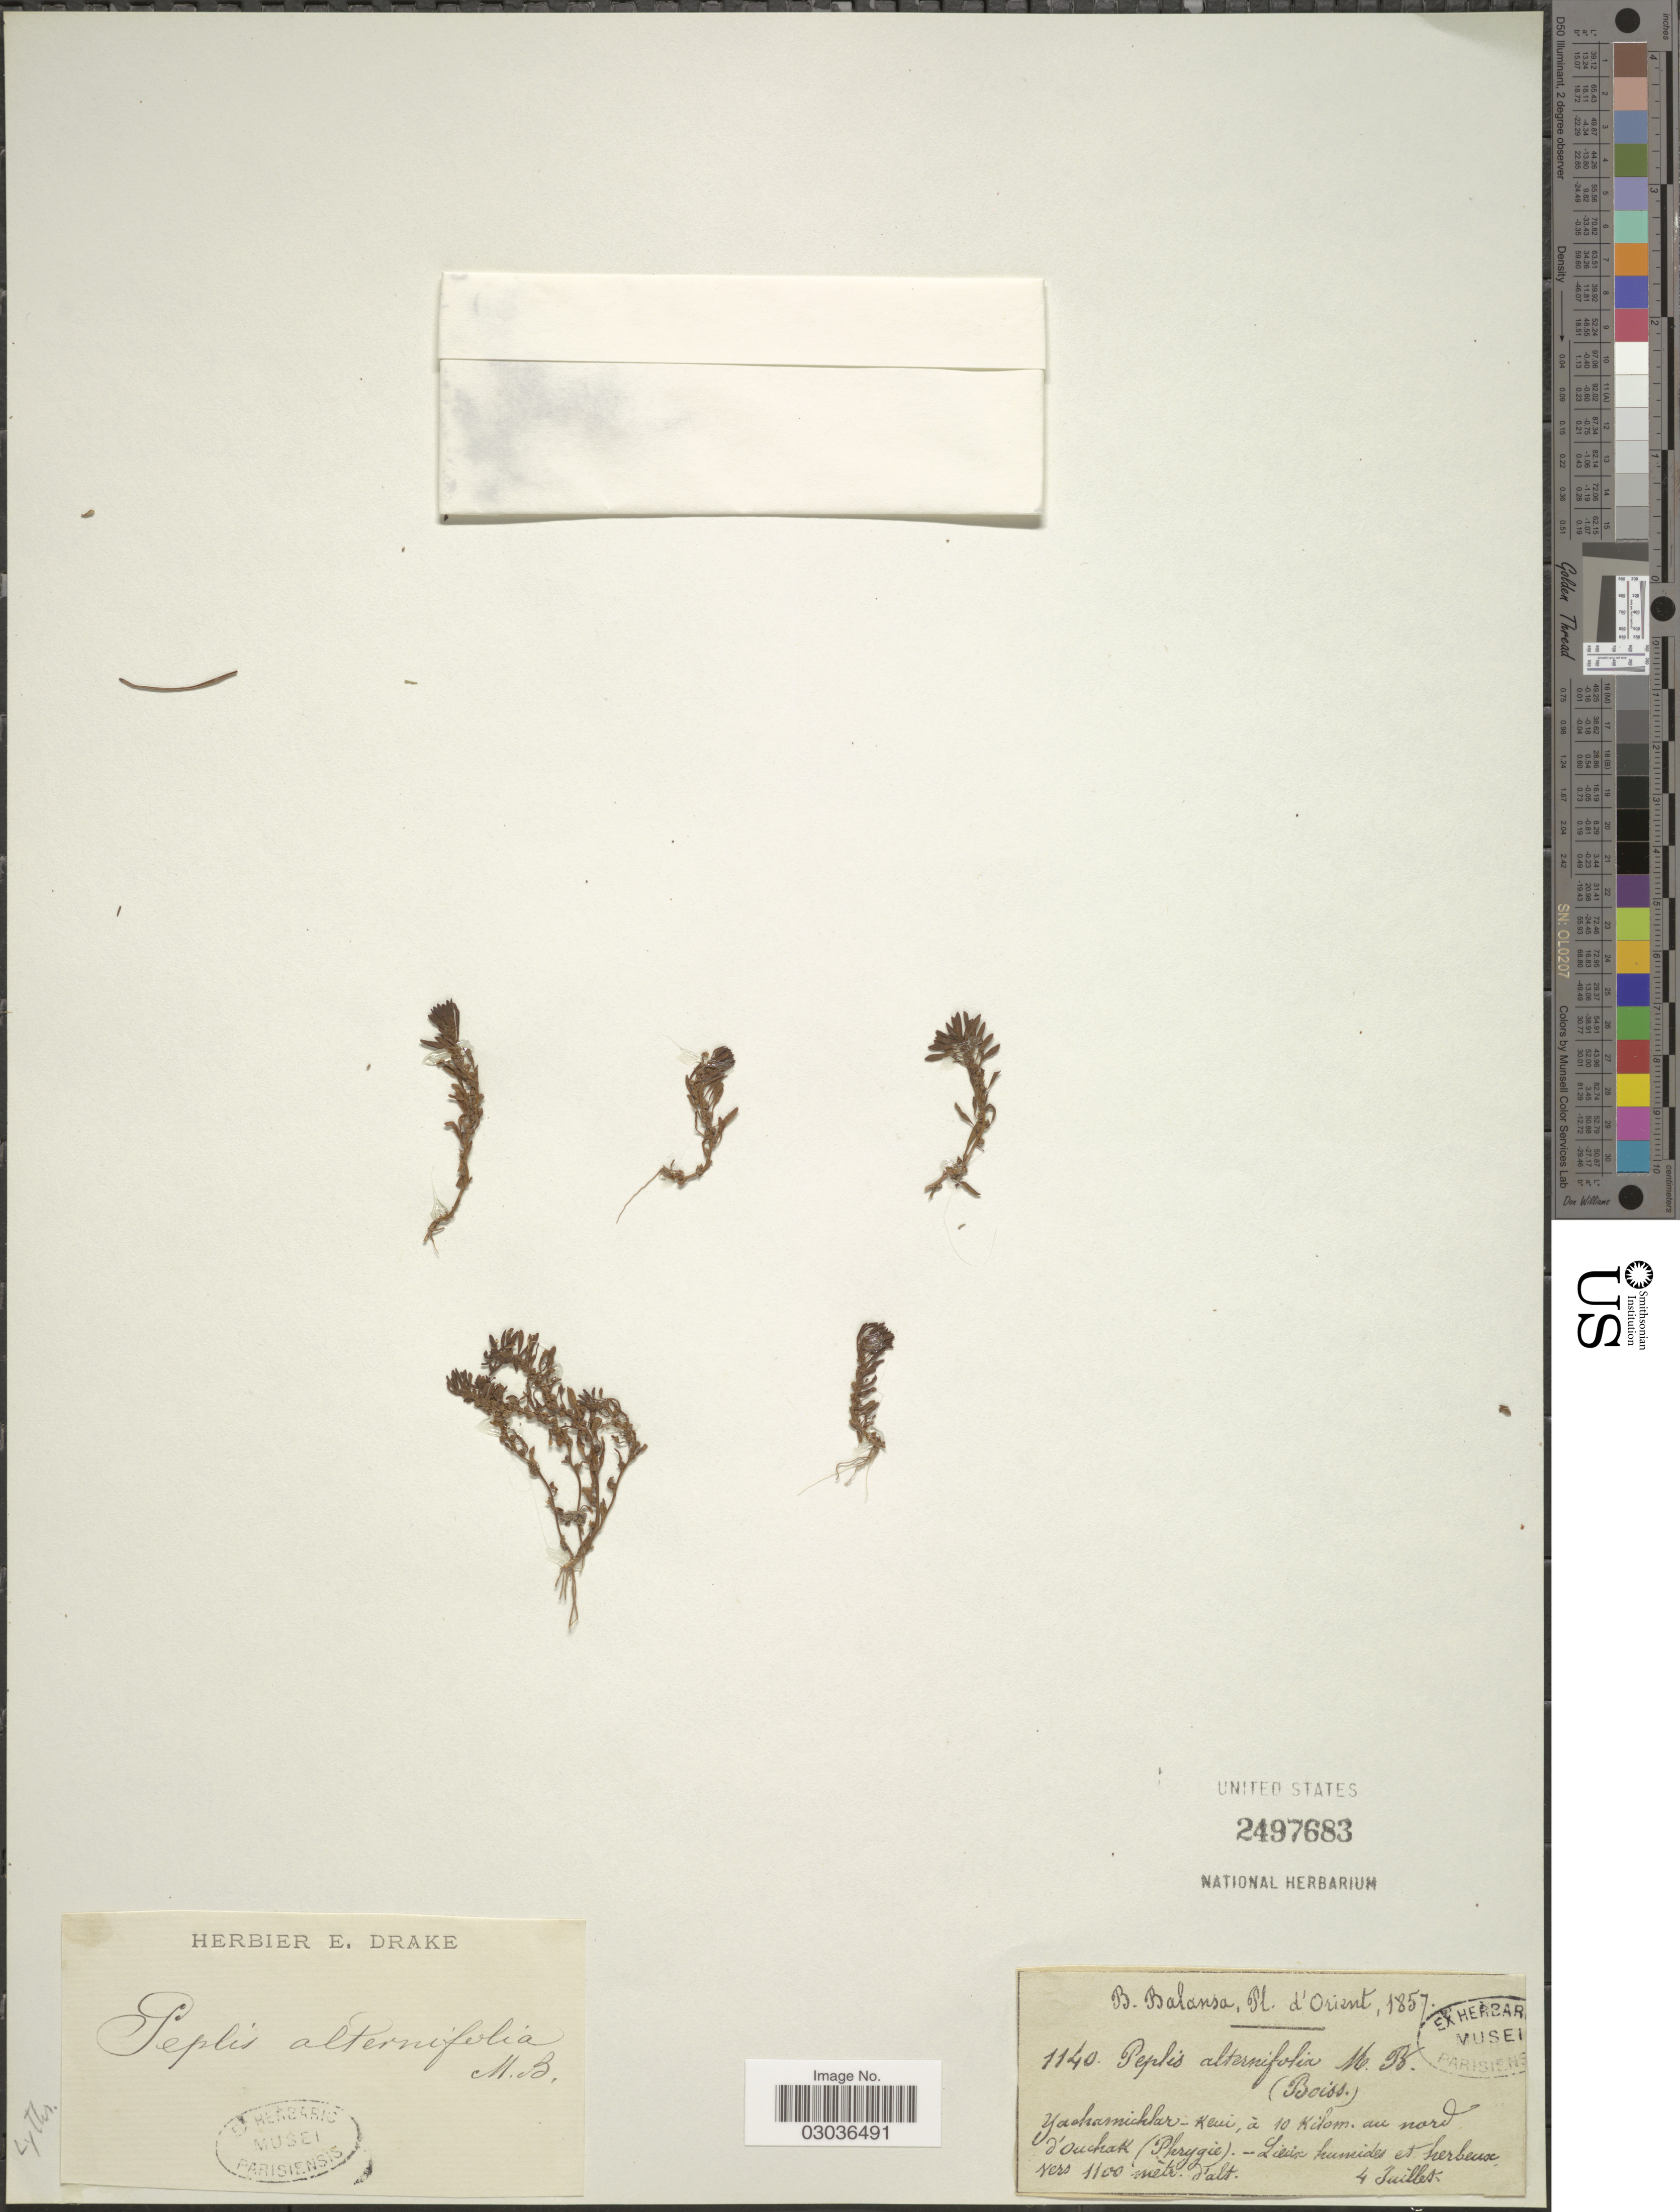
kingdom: Plantae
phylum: Tracheophyta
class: Magnoliopsida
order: Myrtales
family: Lythraceae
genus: Lythrum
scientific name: Lythrum volgense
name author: D.A. Webb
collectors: B. Balansa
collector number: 1140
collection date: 1857-07-04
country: Turkey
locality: Orient. Yachamichlar-Keni, à 10 Kilom. au nord d'Ouchak (Phrygie).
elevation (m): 1100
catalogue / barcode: US 2497683